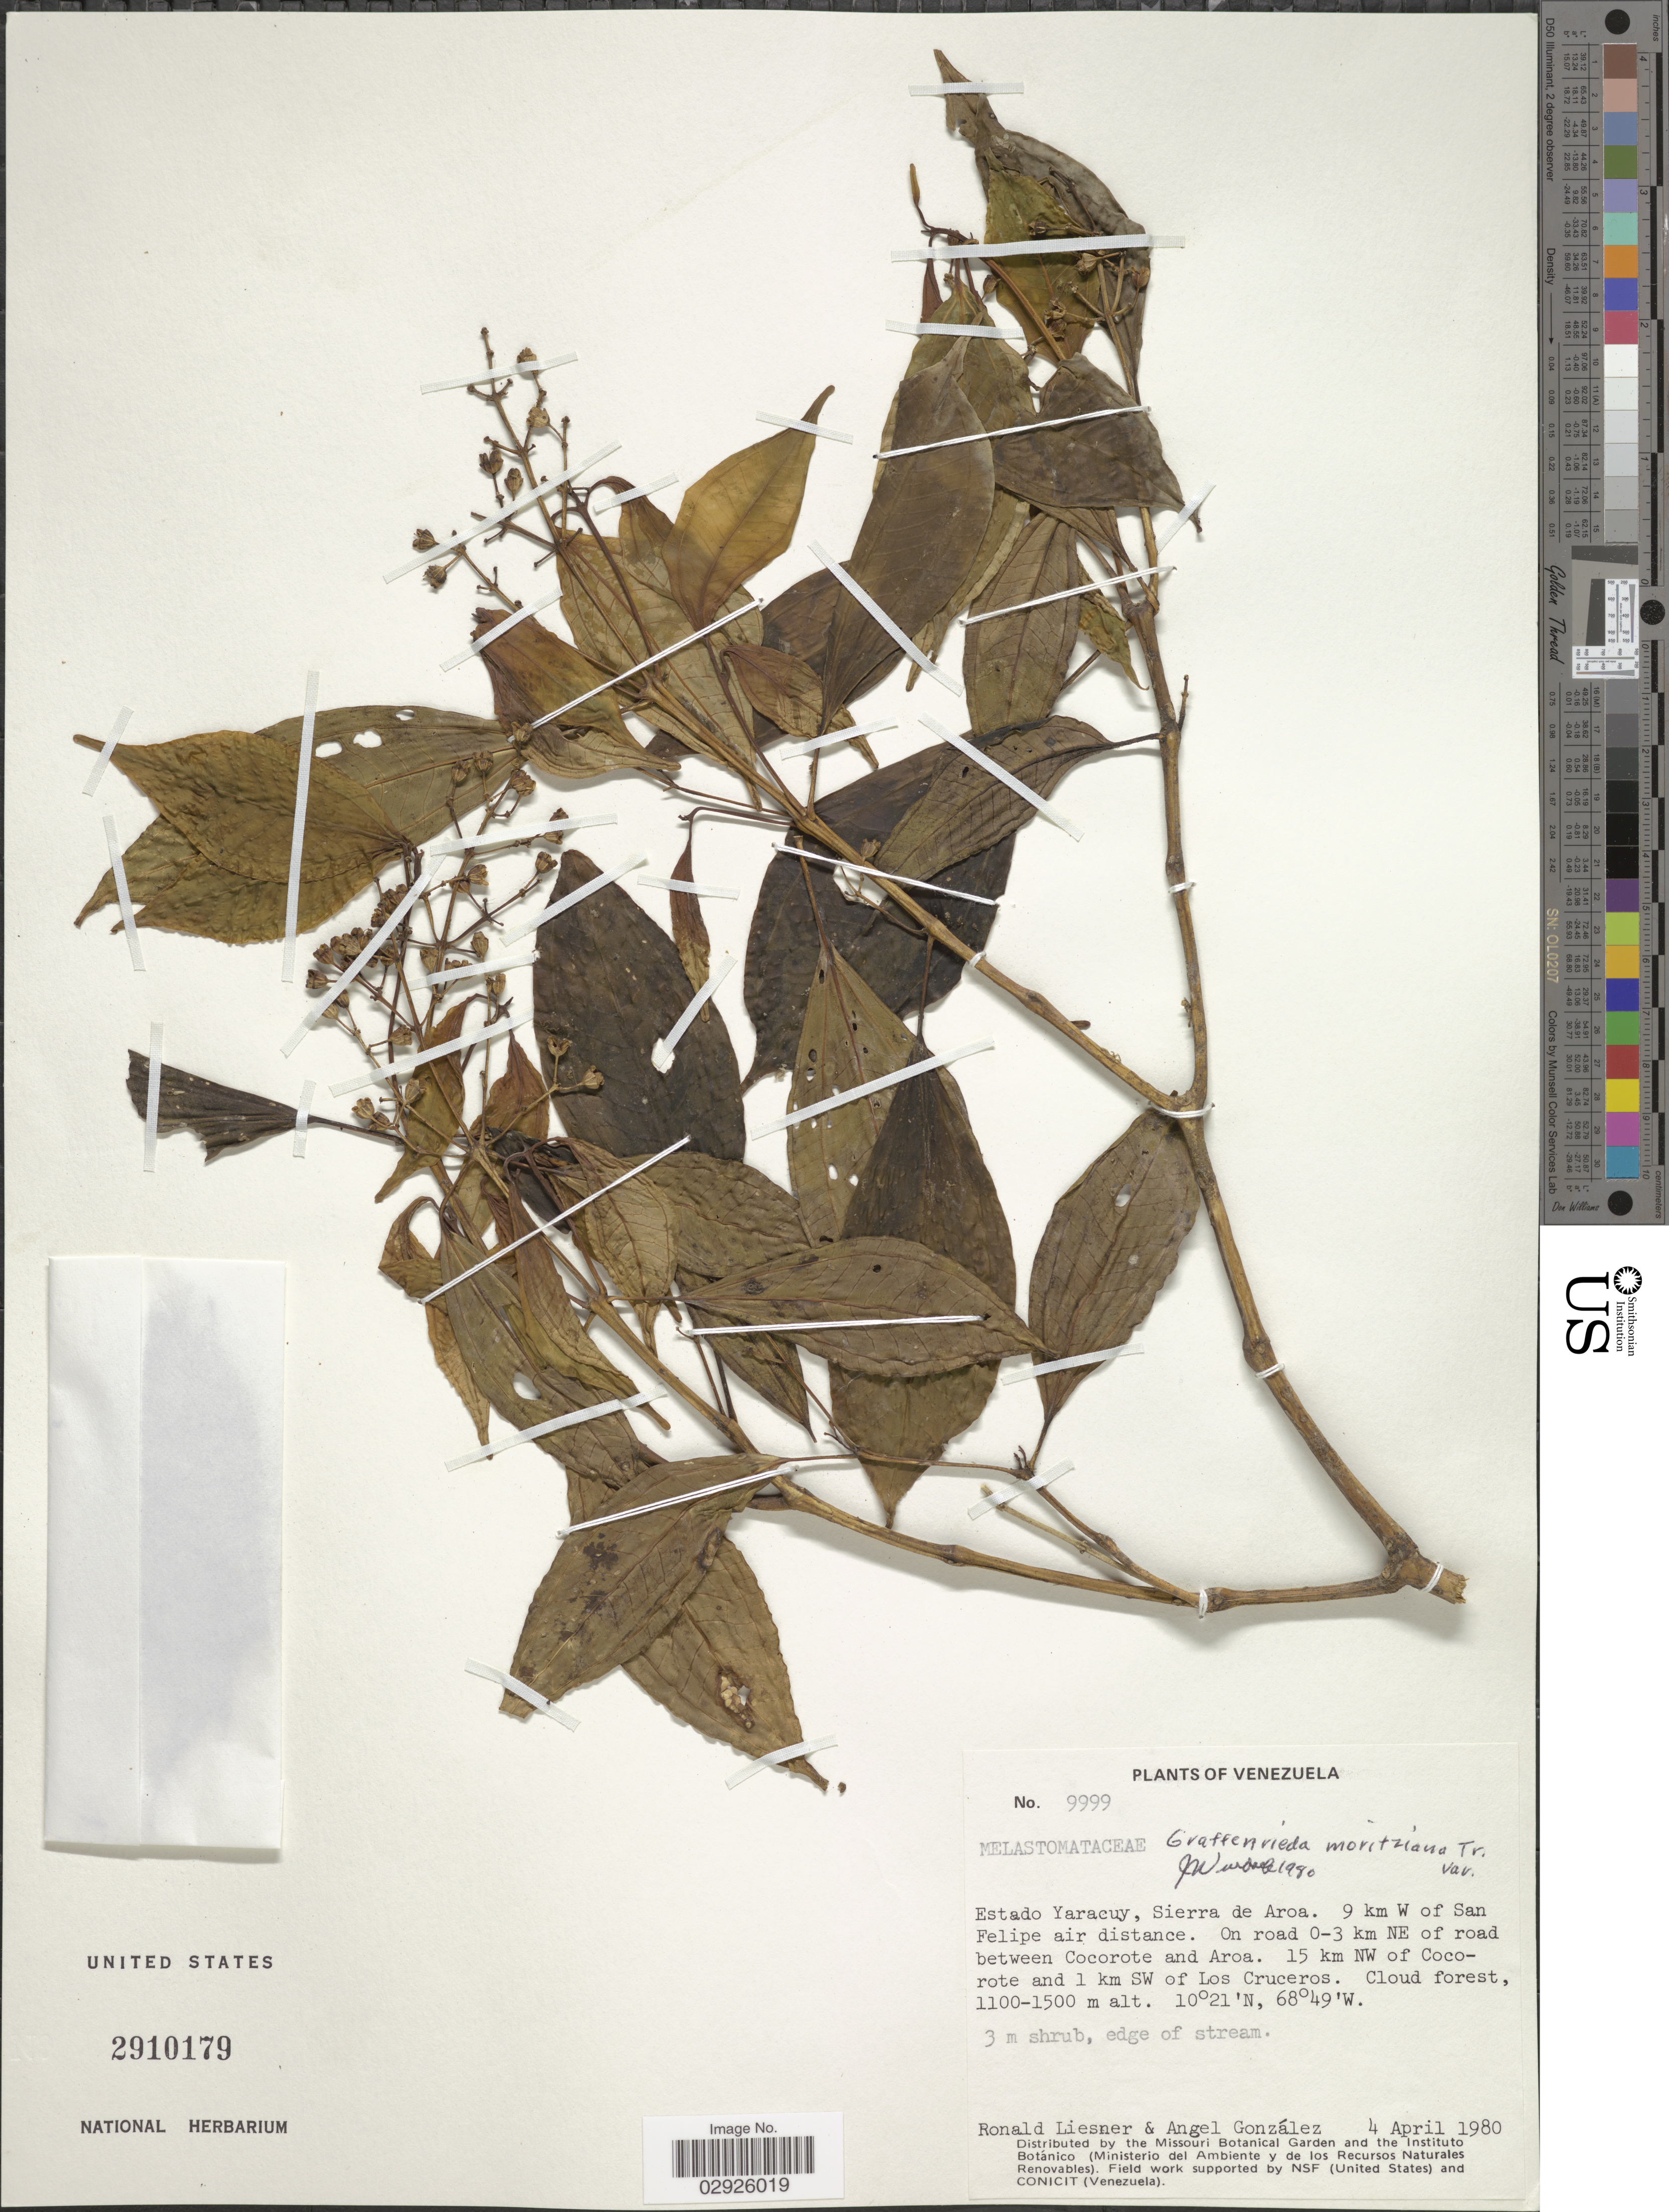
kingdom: Plantae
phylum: Tracheophyta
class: Magnoliopsida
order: Myrtales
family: Melastomataceae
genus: Graffenrieda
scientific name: Graffenrieda moritziana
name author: Triana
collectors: R. L. Liesner & A. C. González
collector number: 9999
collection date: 1980-04-04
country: Venezuela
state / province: Yaracuy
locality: Sierra de Aroa. 9 km W of San Felipe air distance. On road 0-3 km NE of road between Cocorote and Aroa. 15 km NW of Cocorote and 1 km SW of Los Cruceros.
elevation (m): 1100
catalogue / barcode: US 2910179